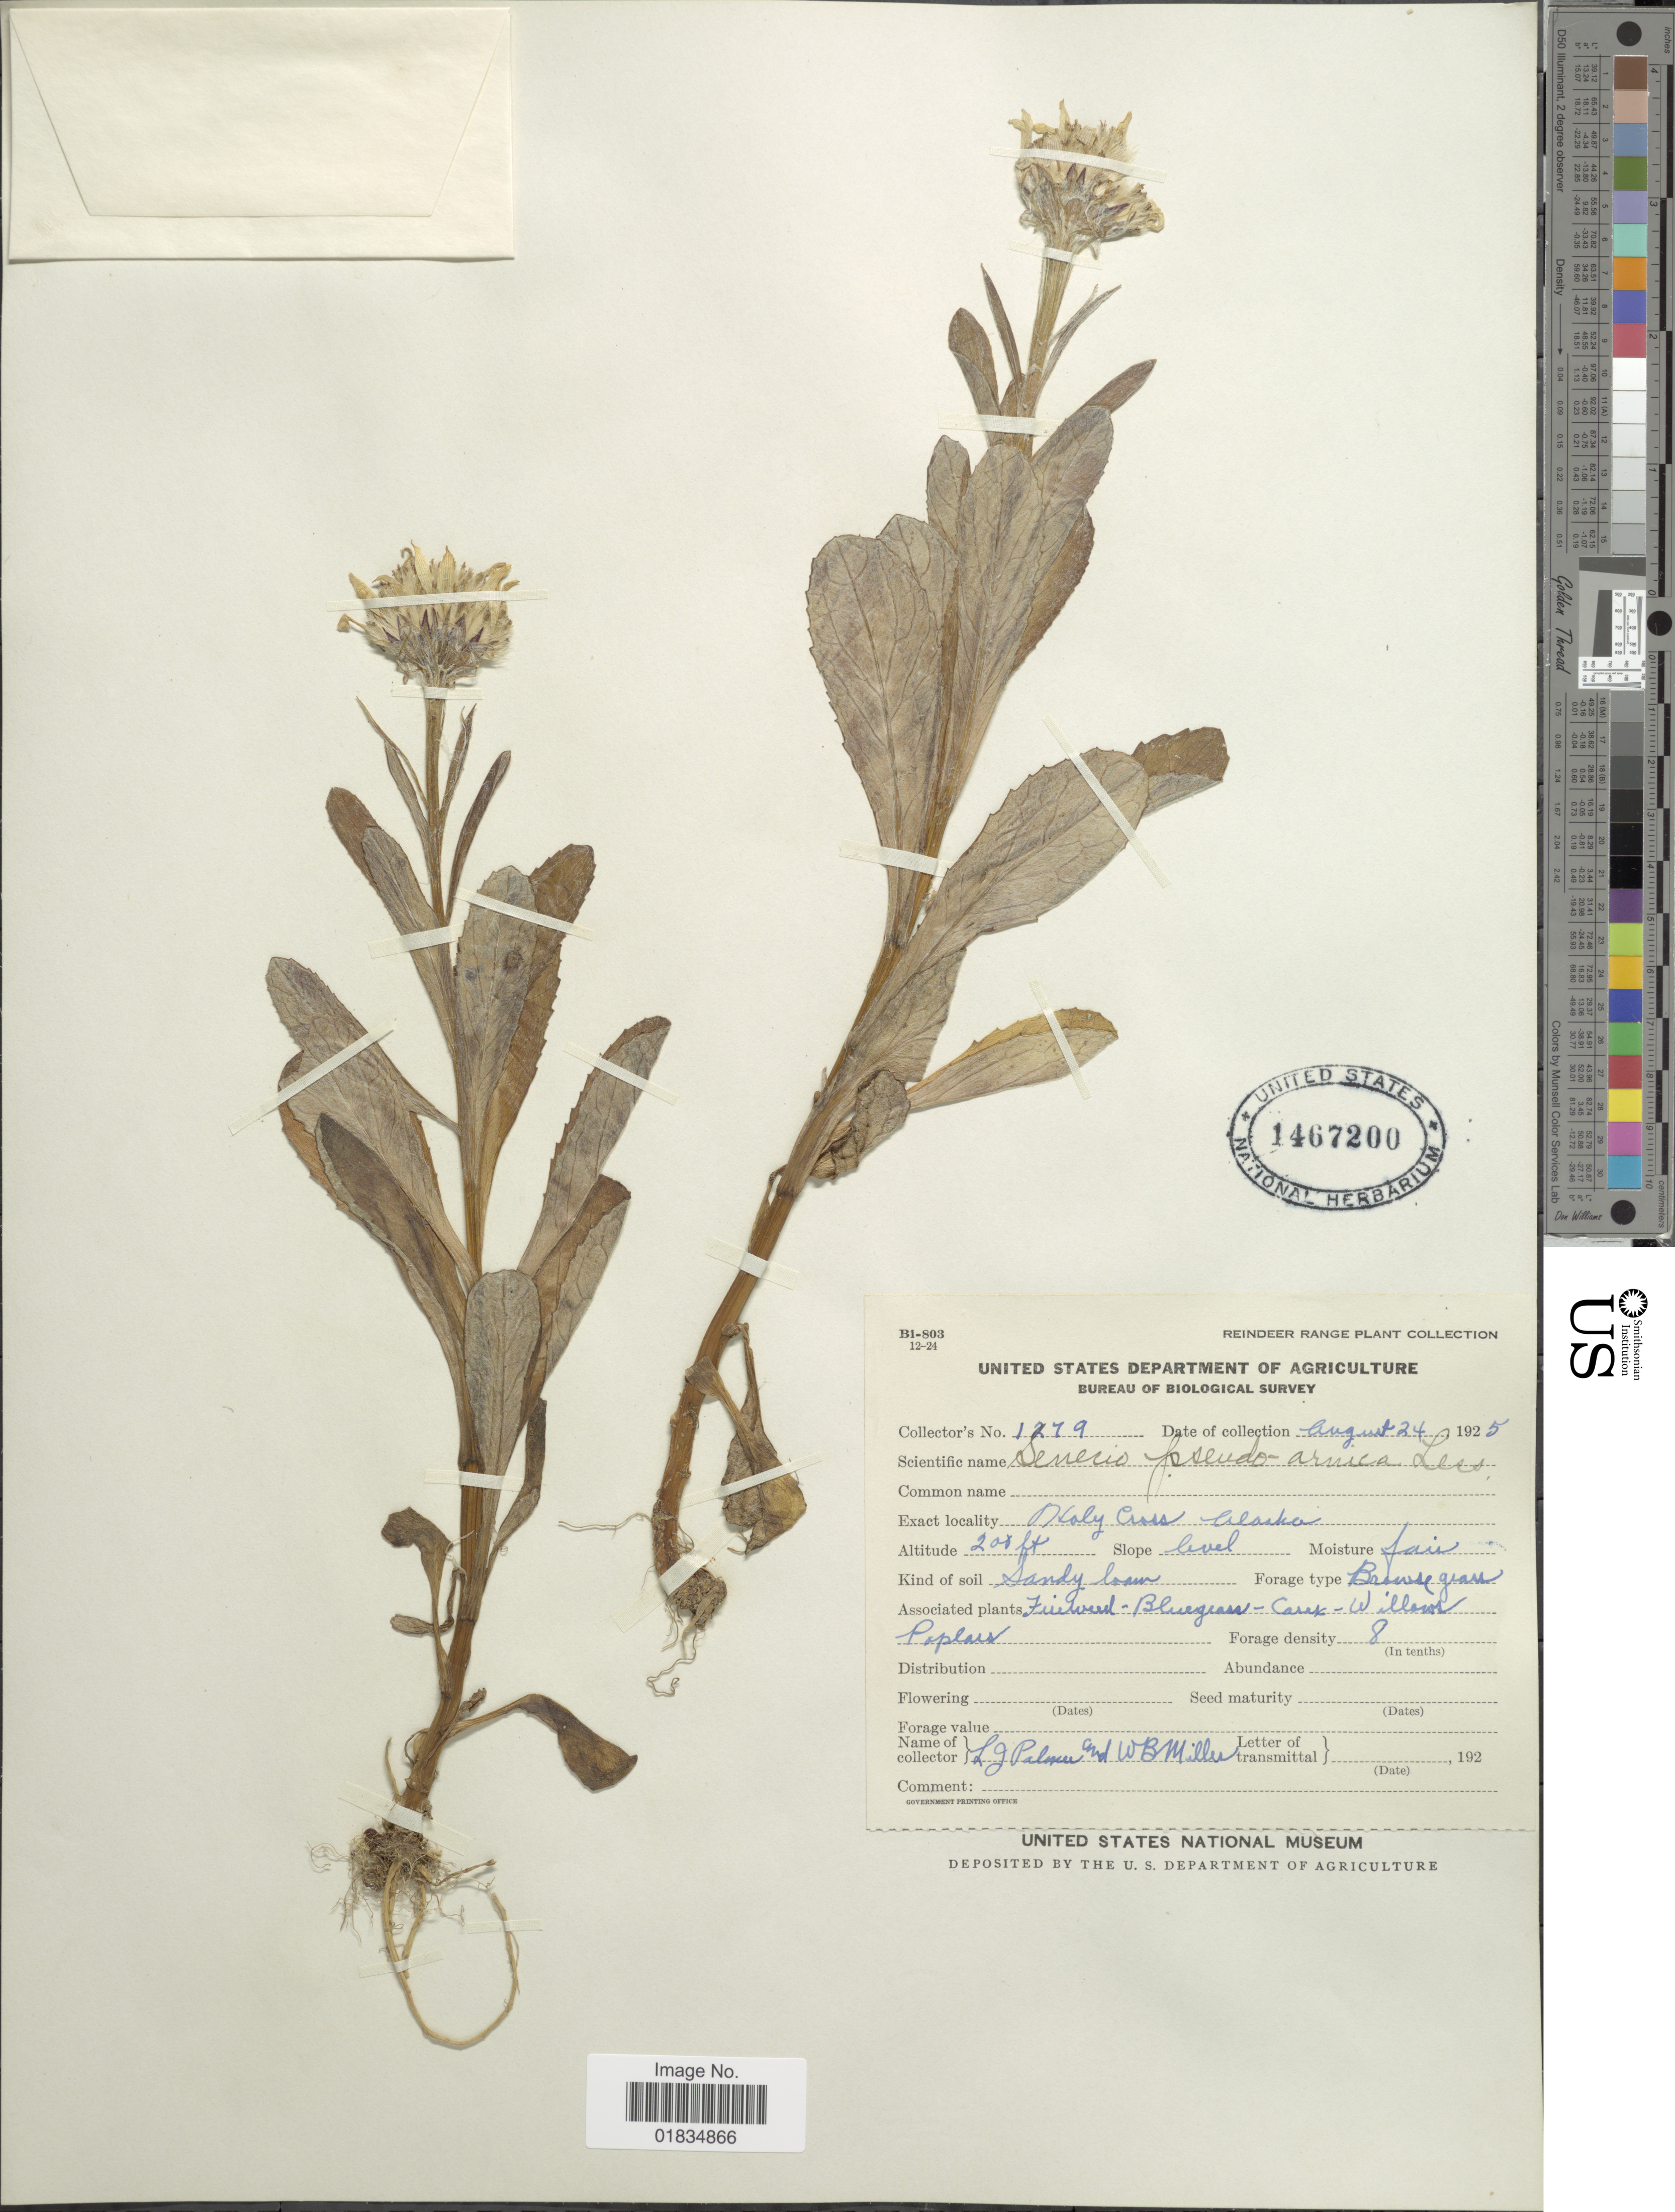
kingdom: Plantae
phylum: Tracheophyta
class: Magnoliopsida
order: Asterales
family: Asteraceae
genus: Senecio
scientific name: Senecio pseudo-elegans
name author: Less.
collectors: L. G. Palmer & W. Miller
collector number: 1279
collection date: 1925-08-24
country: United States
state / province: Alaska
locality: Holy Cross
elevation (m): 63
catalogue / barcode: US 1467200